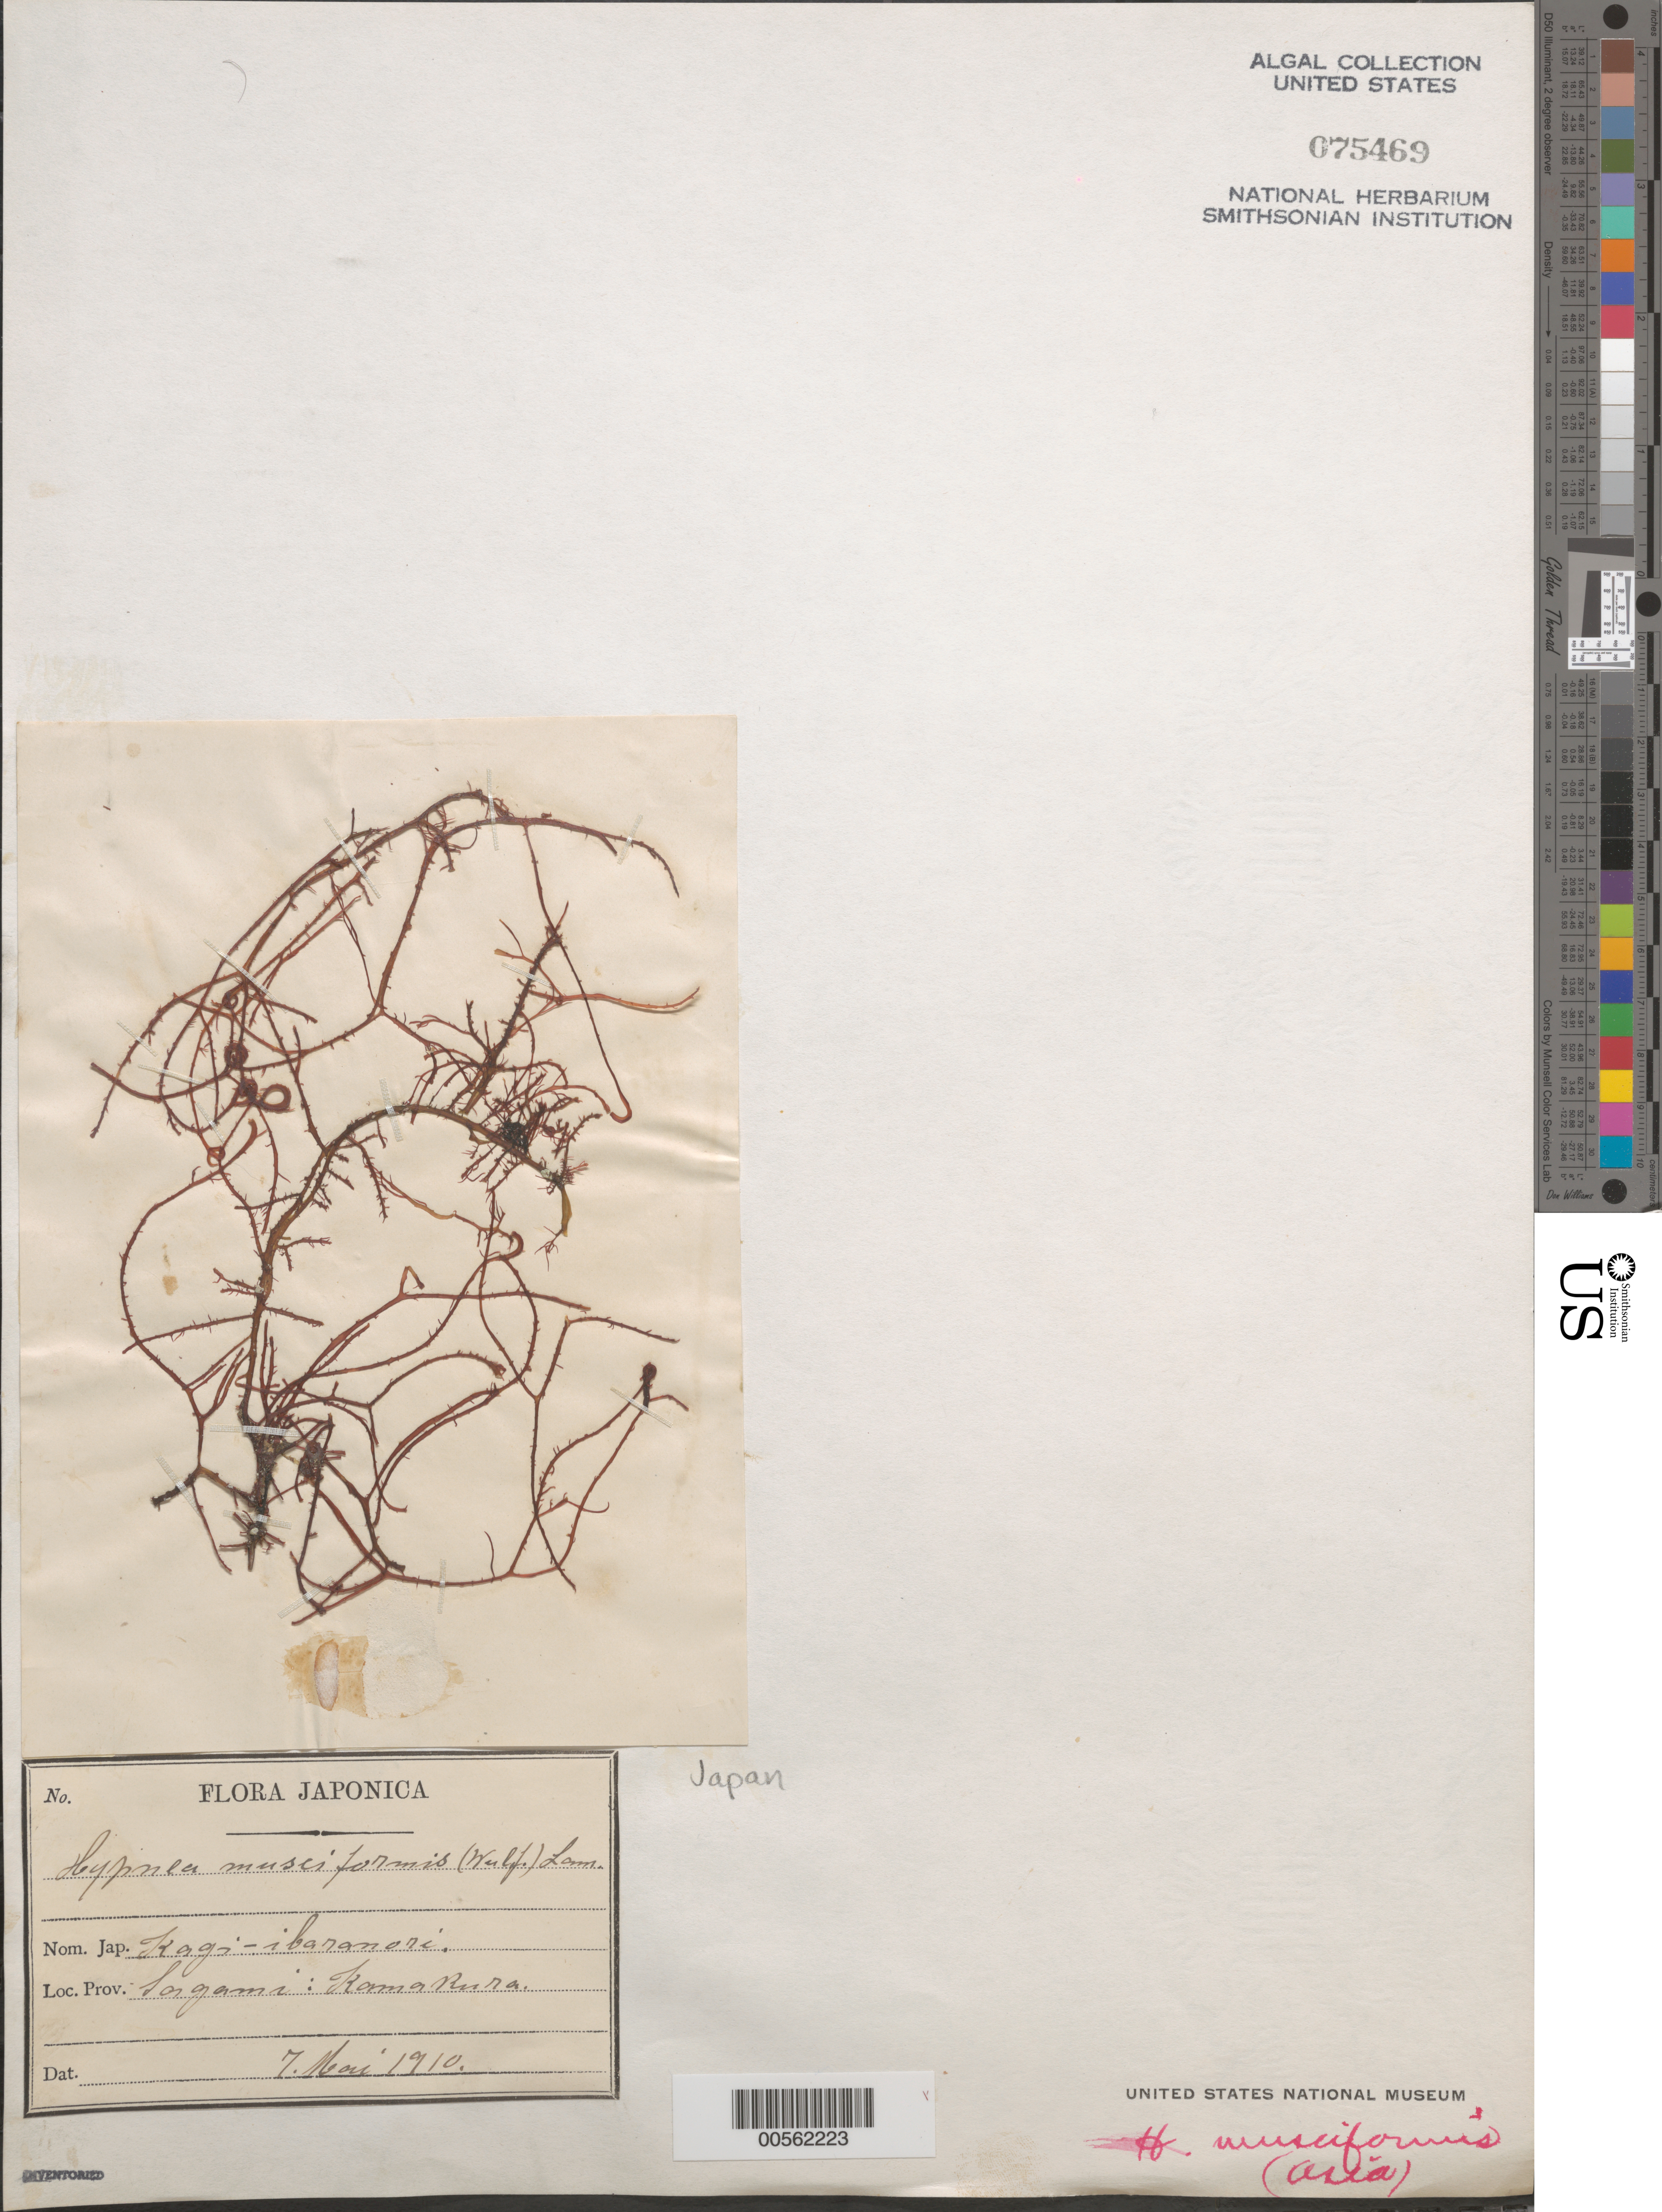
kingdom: Plantae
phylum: Rhodophyta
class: Florideophyceae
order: Gigartinales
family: Cystocloniaceae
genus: Hypnea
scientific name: Hypnea musciformis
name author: (Wulfen) J.V.Lamouroux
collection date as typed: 07 May 1910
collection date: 1910-05-07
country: Japan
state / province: Kanagawa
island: Honshu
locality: Kamakura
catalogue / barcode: US 75469